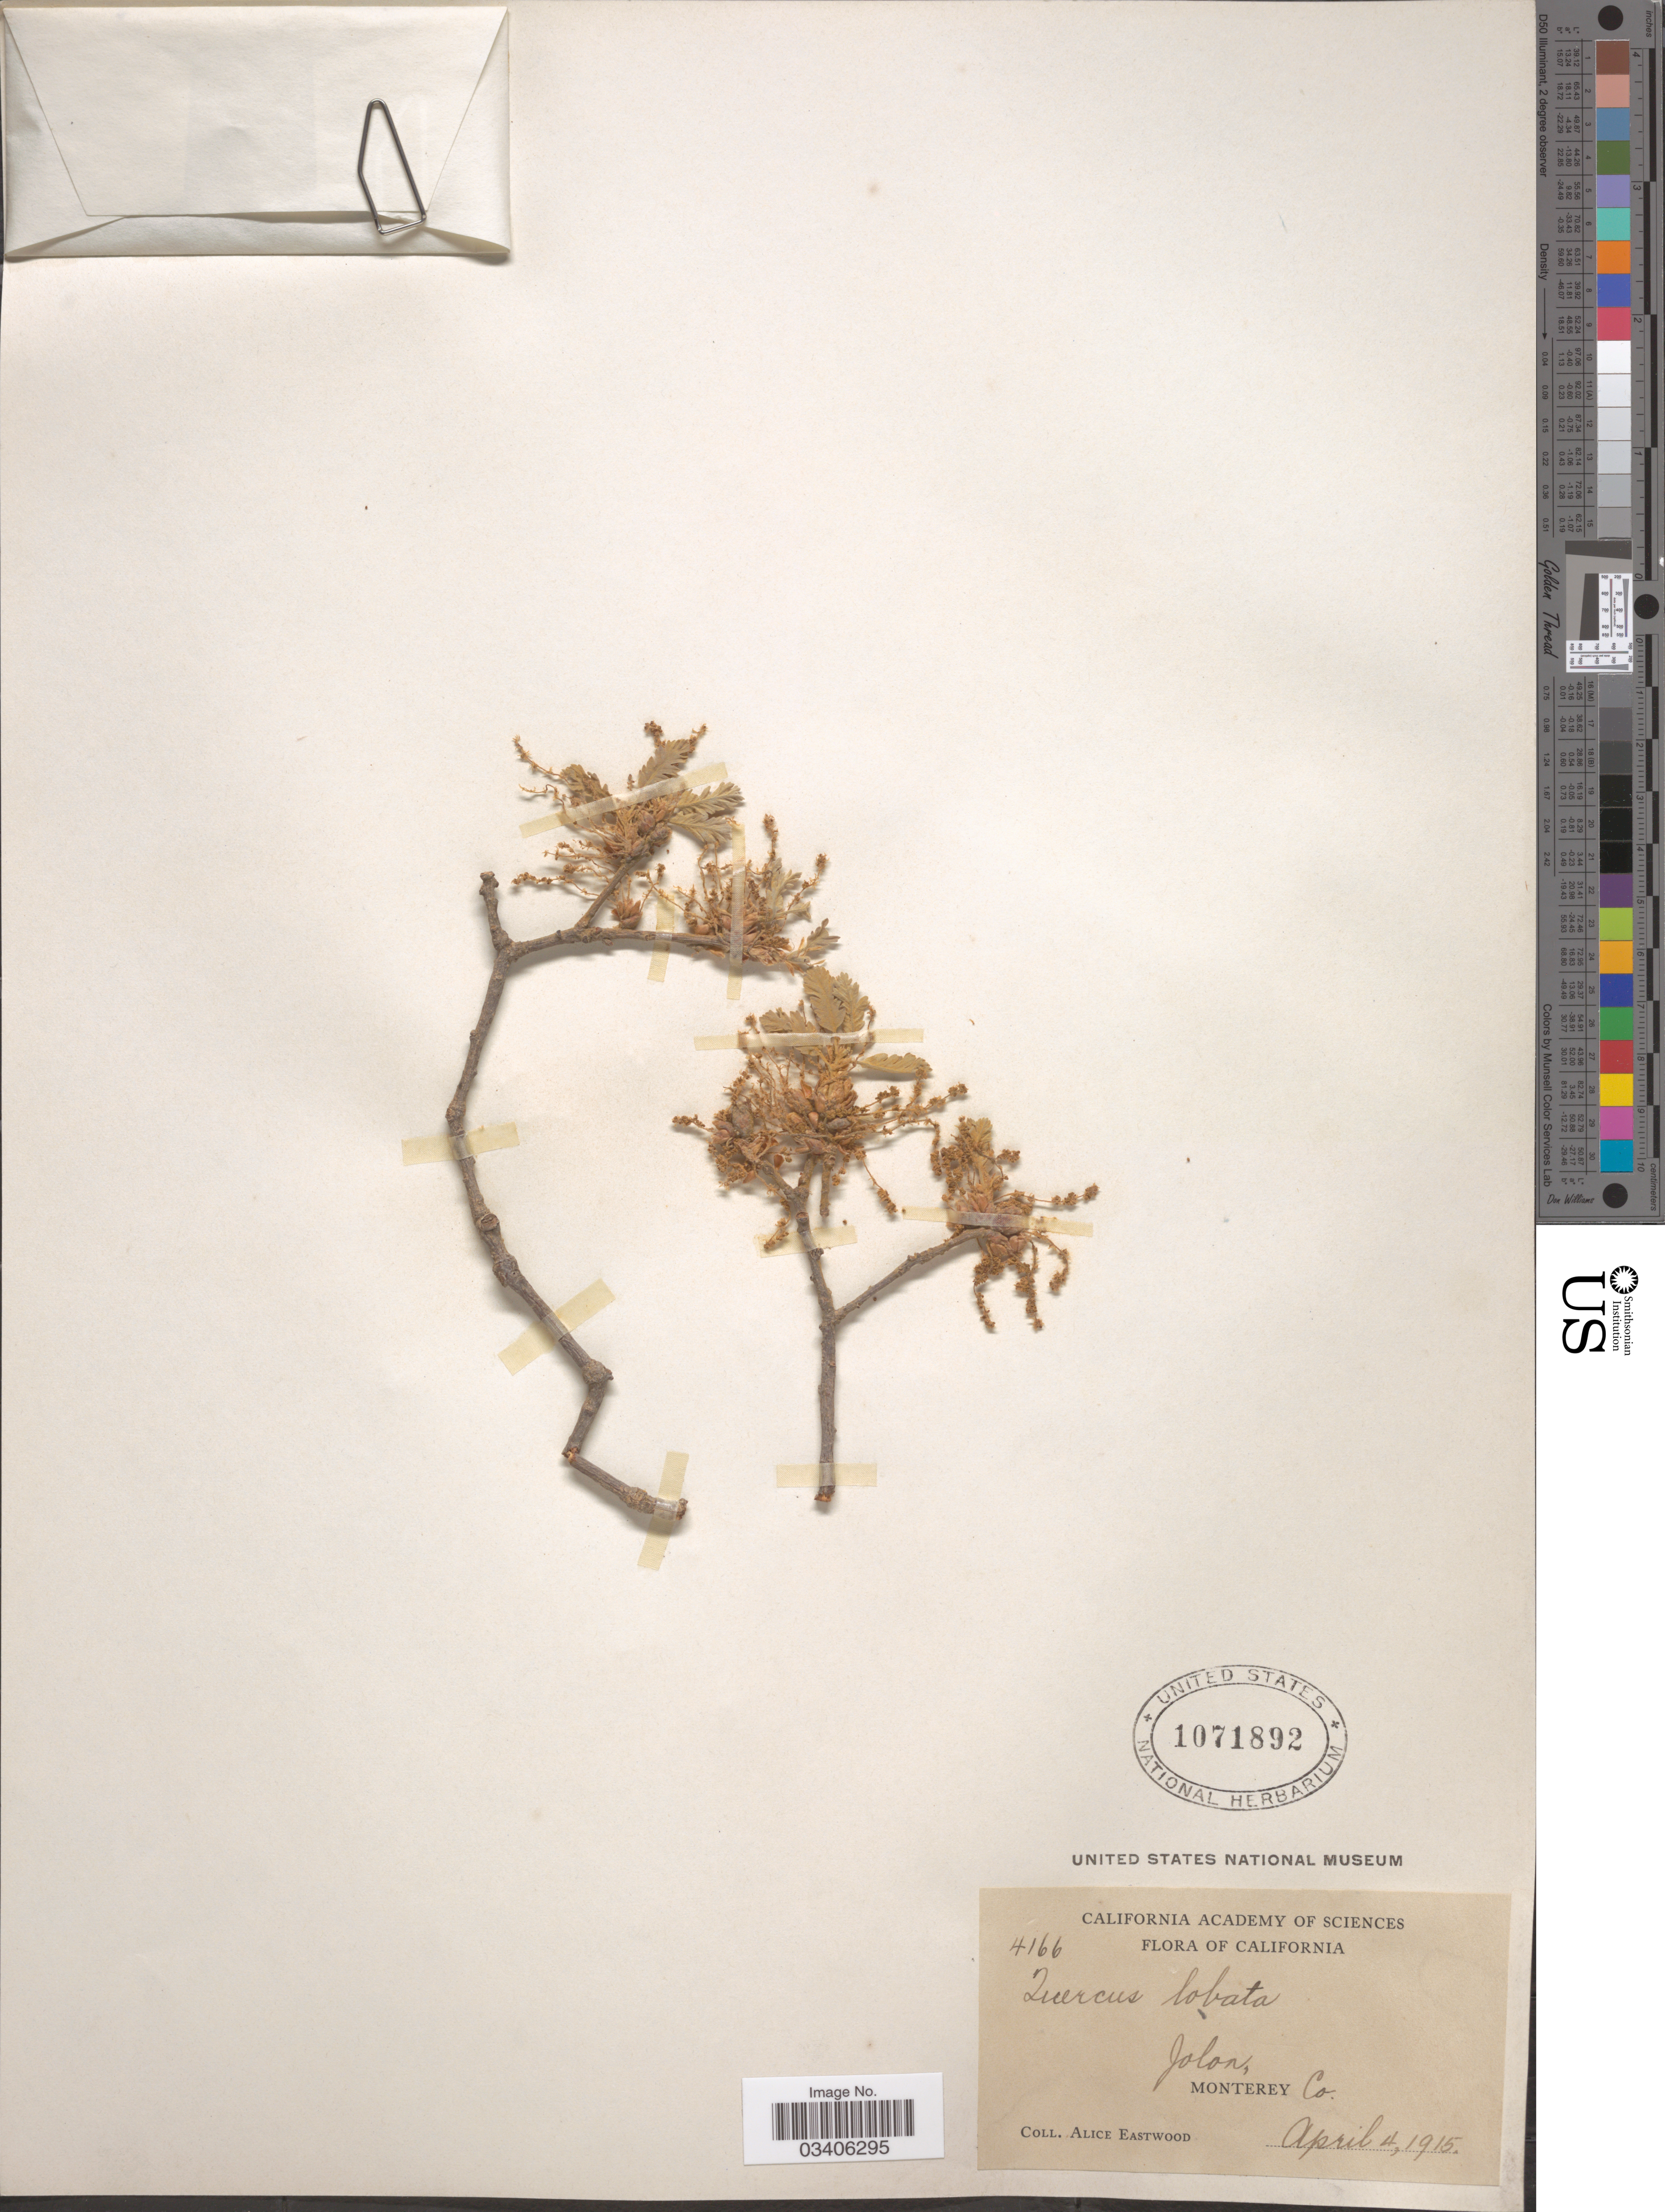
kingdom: Plantae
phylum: Tracheophyta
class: Magnoliopsida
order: Fagales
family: Fagaceae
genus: Quercus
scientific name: Quercus lobata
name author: Née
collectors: A. Eastwood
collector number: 4166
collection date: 1915-04-04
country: United States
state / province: California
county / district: Monterey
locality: Jolon, Monterey Co.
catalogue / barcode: US 1071892